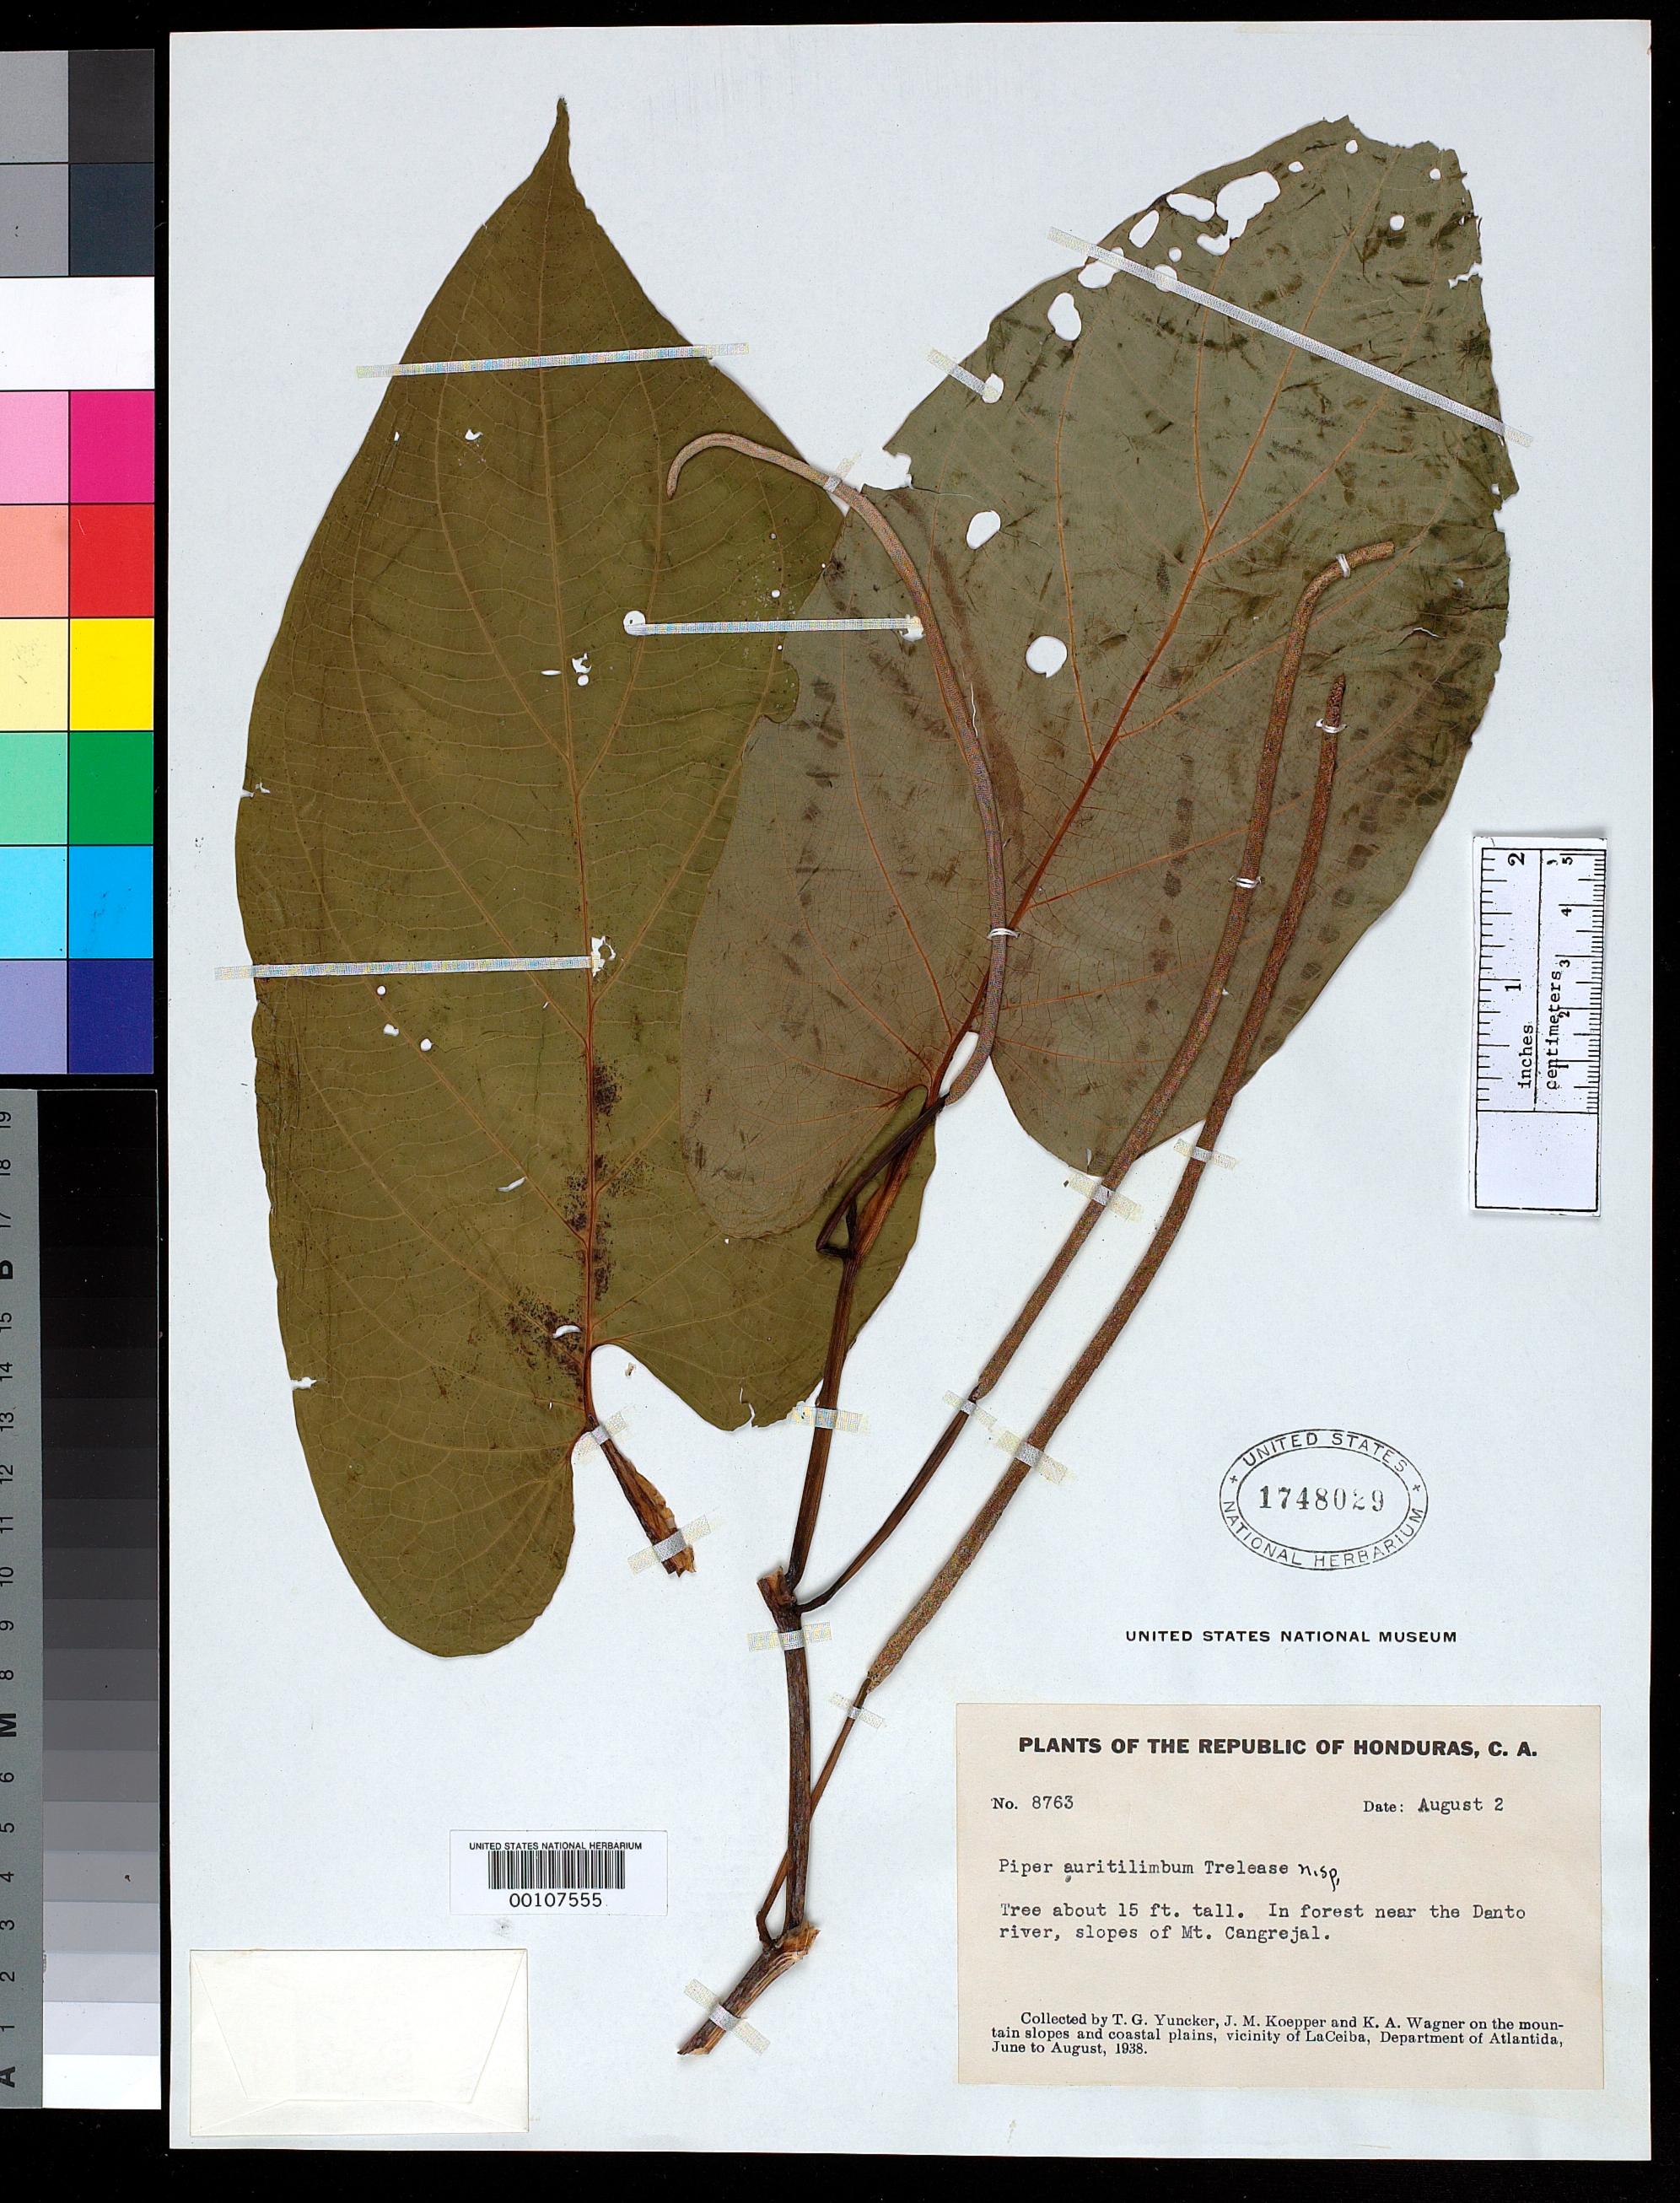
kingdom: Plantae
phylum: Tracheophyta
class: Magnoliopsida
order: Piperales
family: Piperaceae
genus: Piper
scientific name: Piper auritilimbum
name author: Trel. in Yunck.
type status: Isotype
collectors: T. G. Yuncker, J. M. Koepper & K. A. Wagner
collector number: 8763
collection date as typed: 02 Aug 1938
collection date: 1938-08-02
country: Honduras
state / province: Atlántida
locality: La Ceiba.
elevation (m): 270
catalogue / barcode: US 1748029